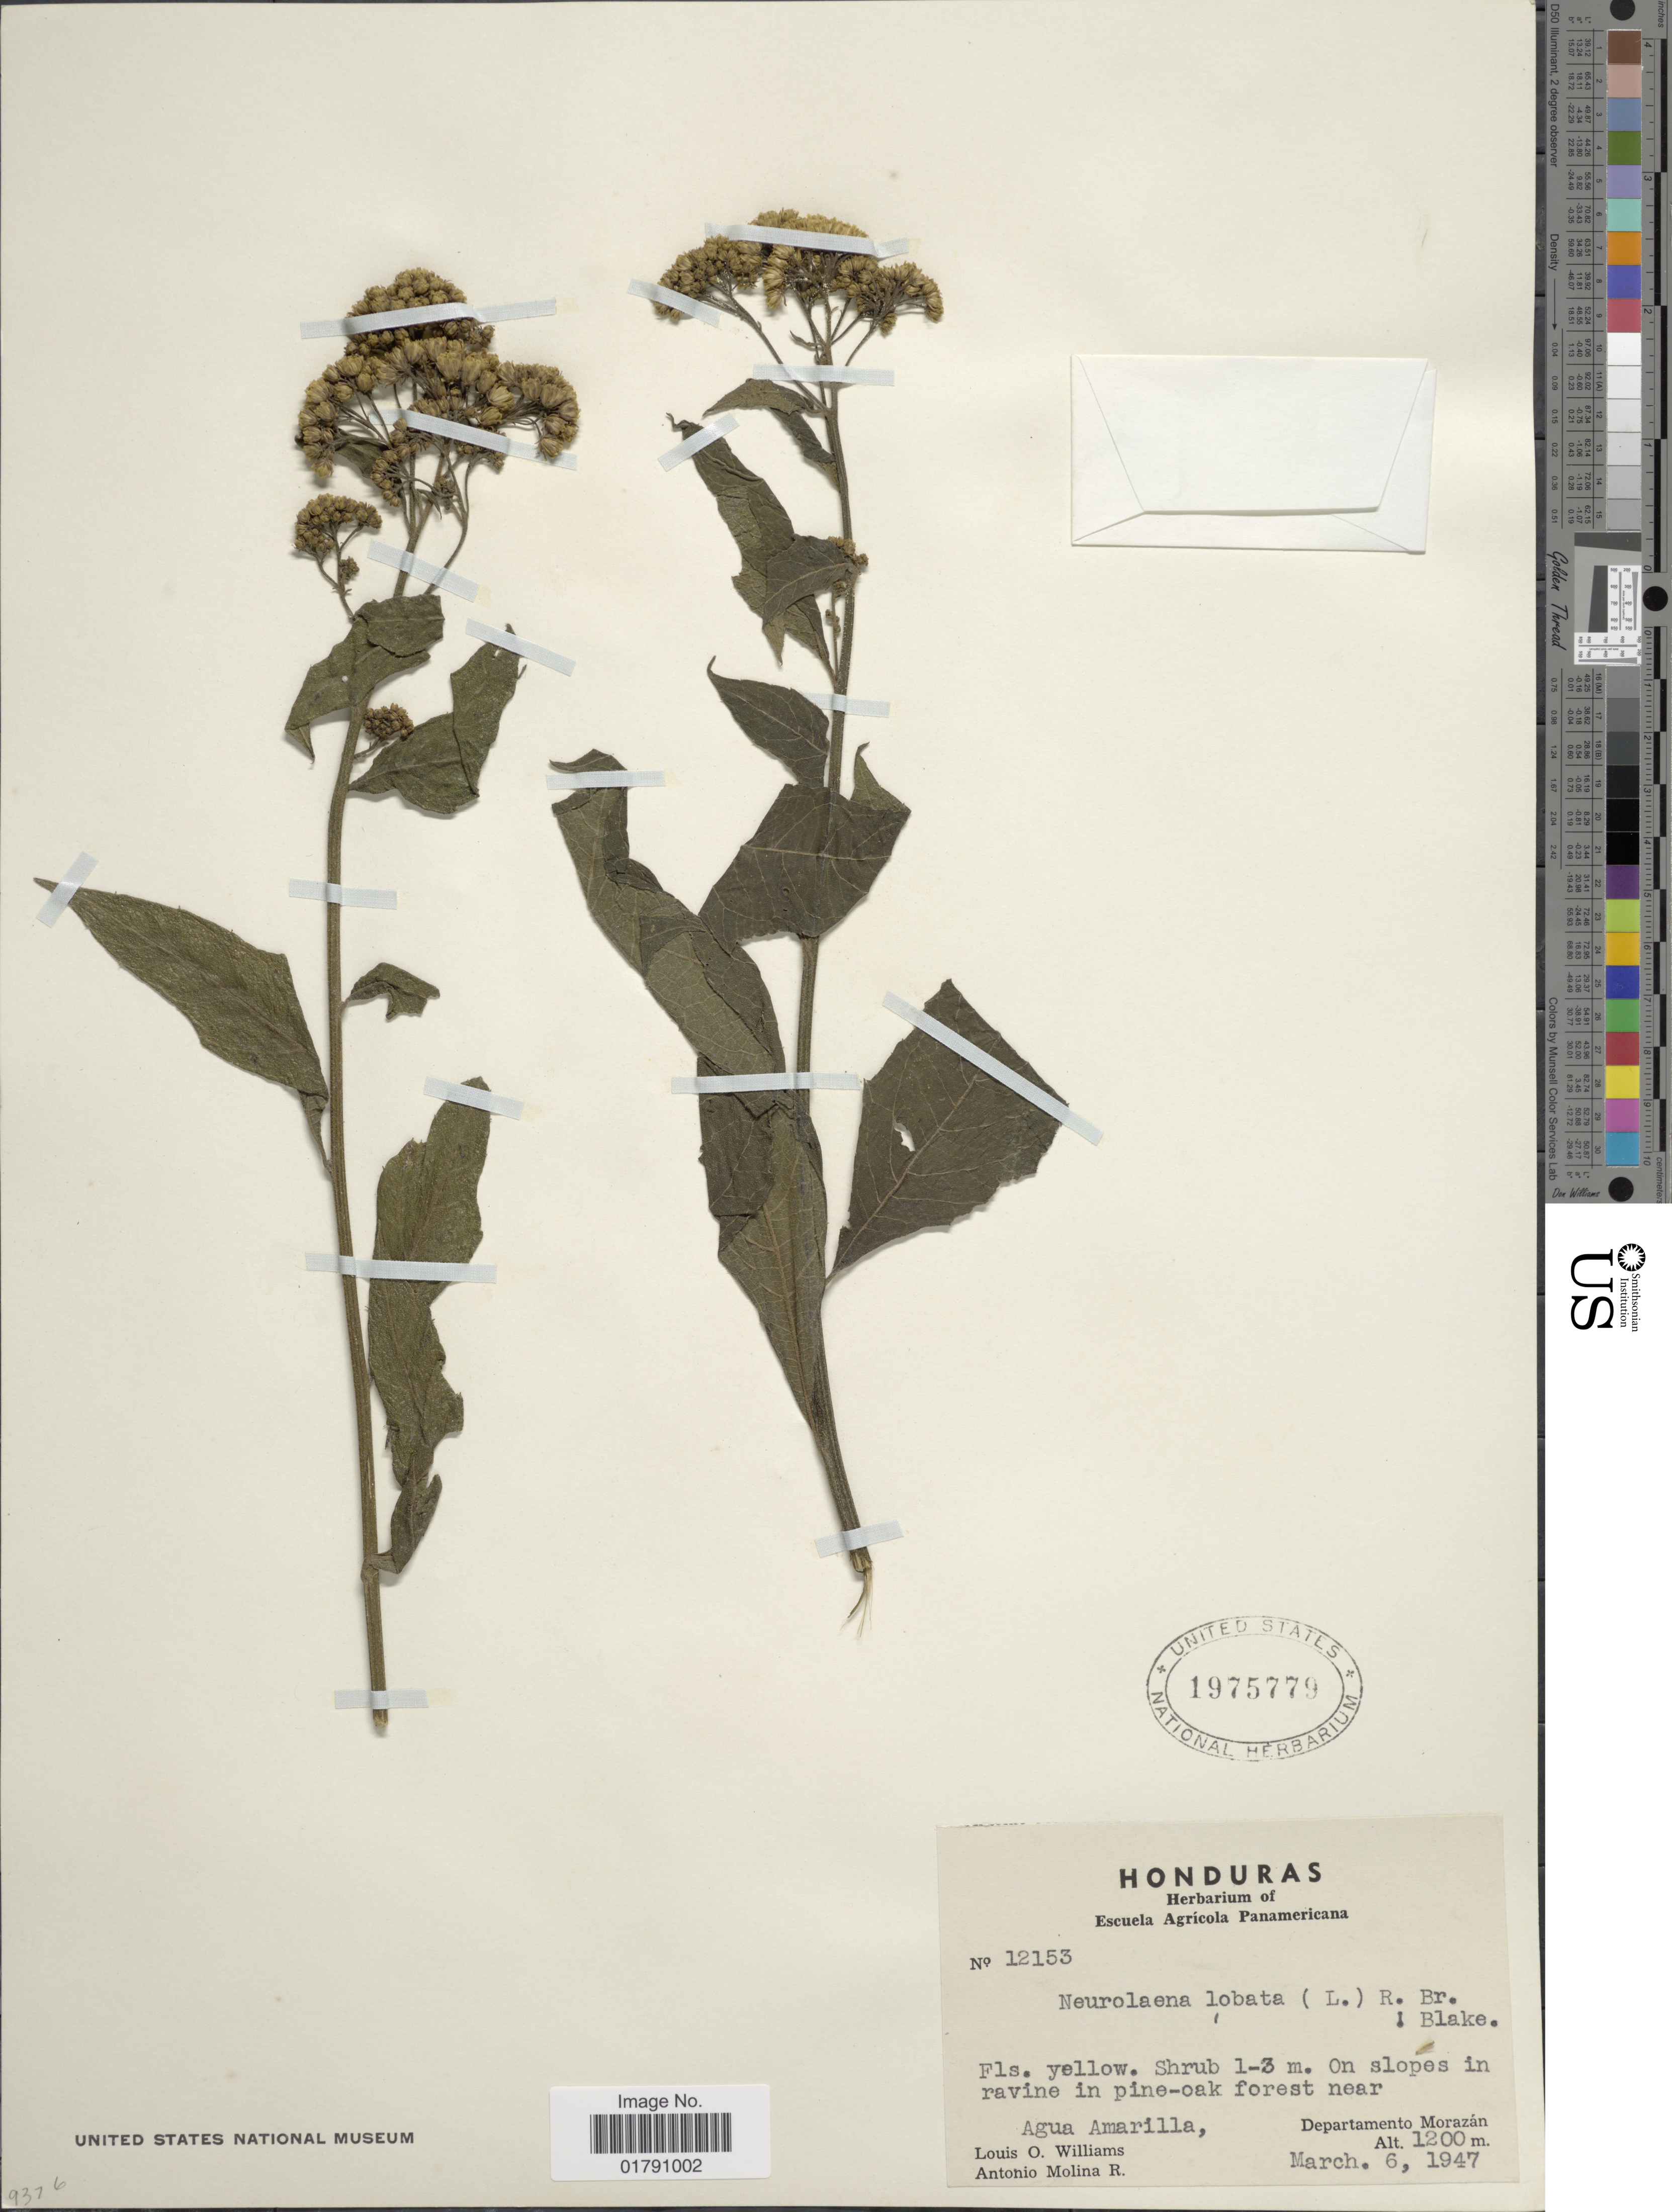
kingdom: Plantae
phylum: Tracheophyta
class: Magnoliopsida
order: Asterales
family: Asteraceae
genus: Neurolaena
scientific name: Neurolaena lobata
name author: (L.) R. Br. ex Cass.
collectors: L. O. Williams & A. Molina R.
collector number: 12153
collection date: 1947-03-06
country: Honduras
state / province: Fco. Morazán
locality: Near Agua Amarilla, Departamento Morazan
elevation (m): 1200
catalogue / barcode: US 1975779